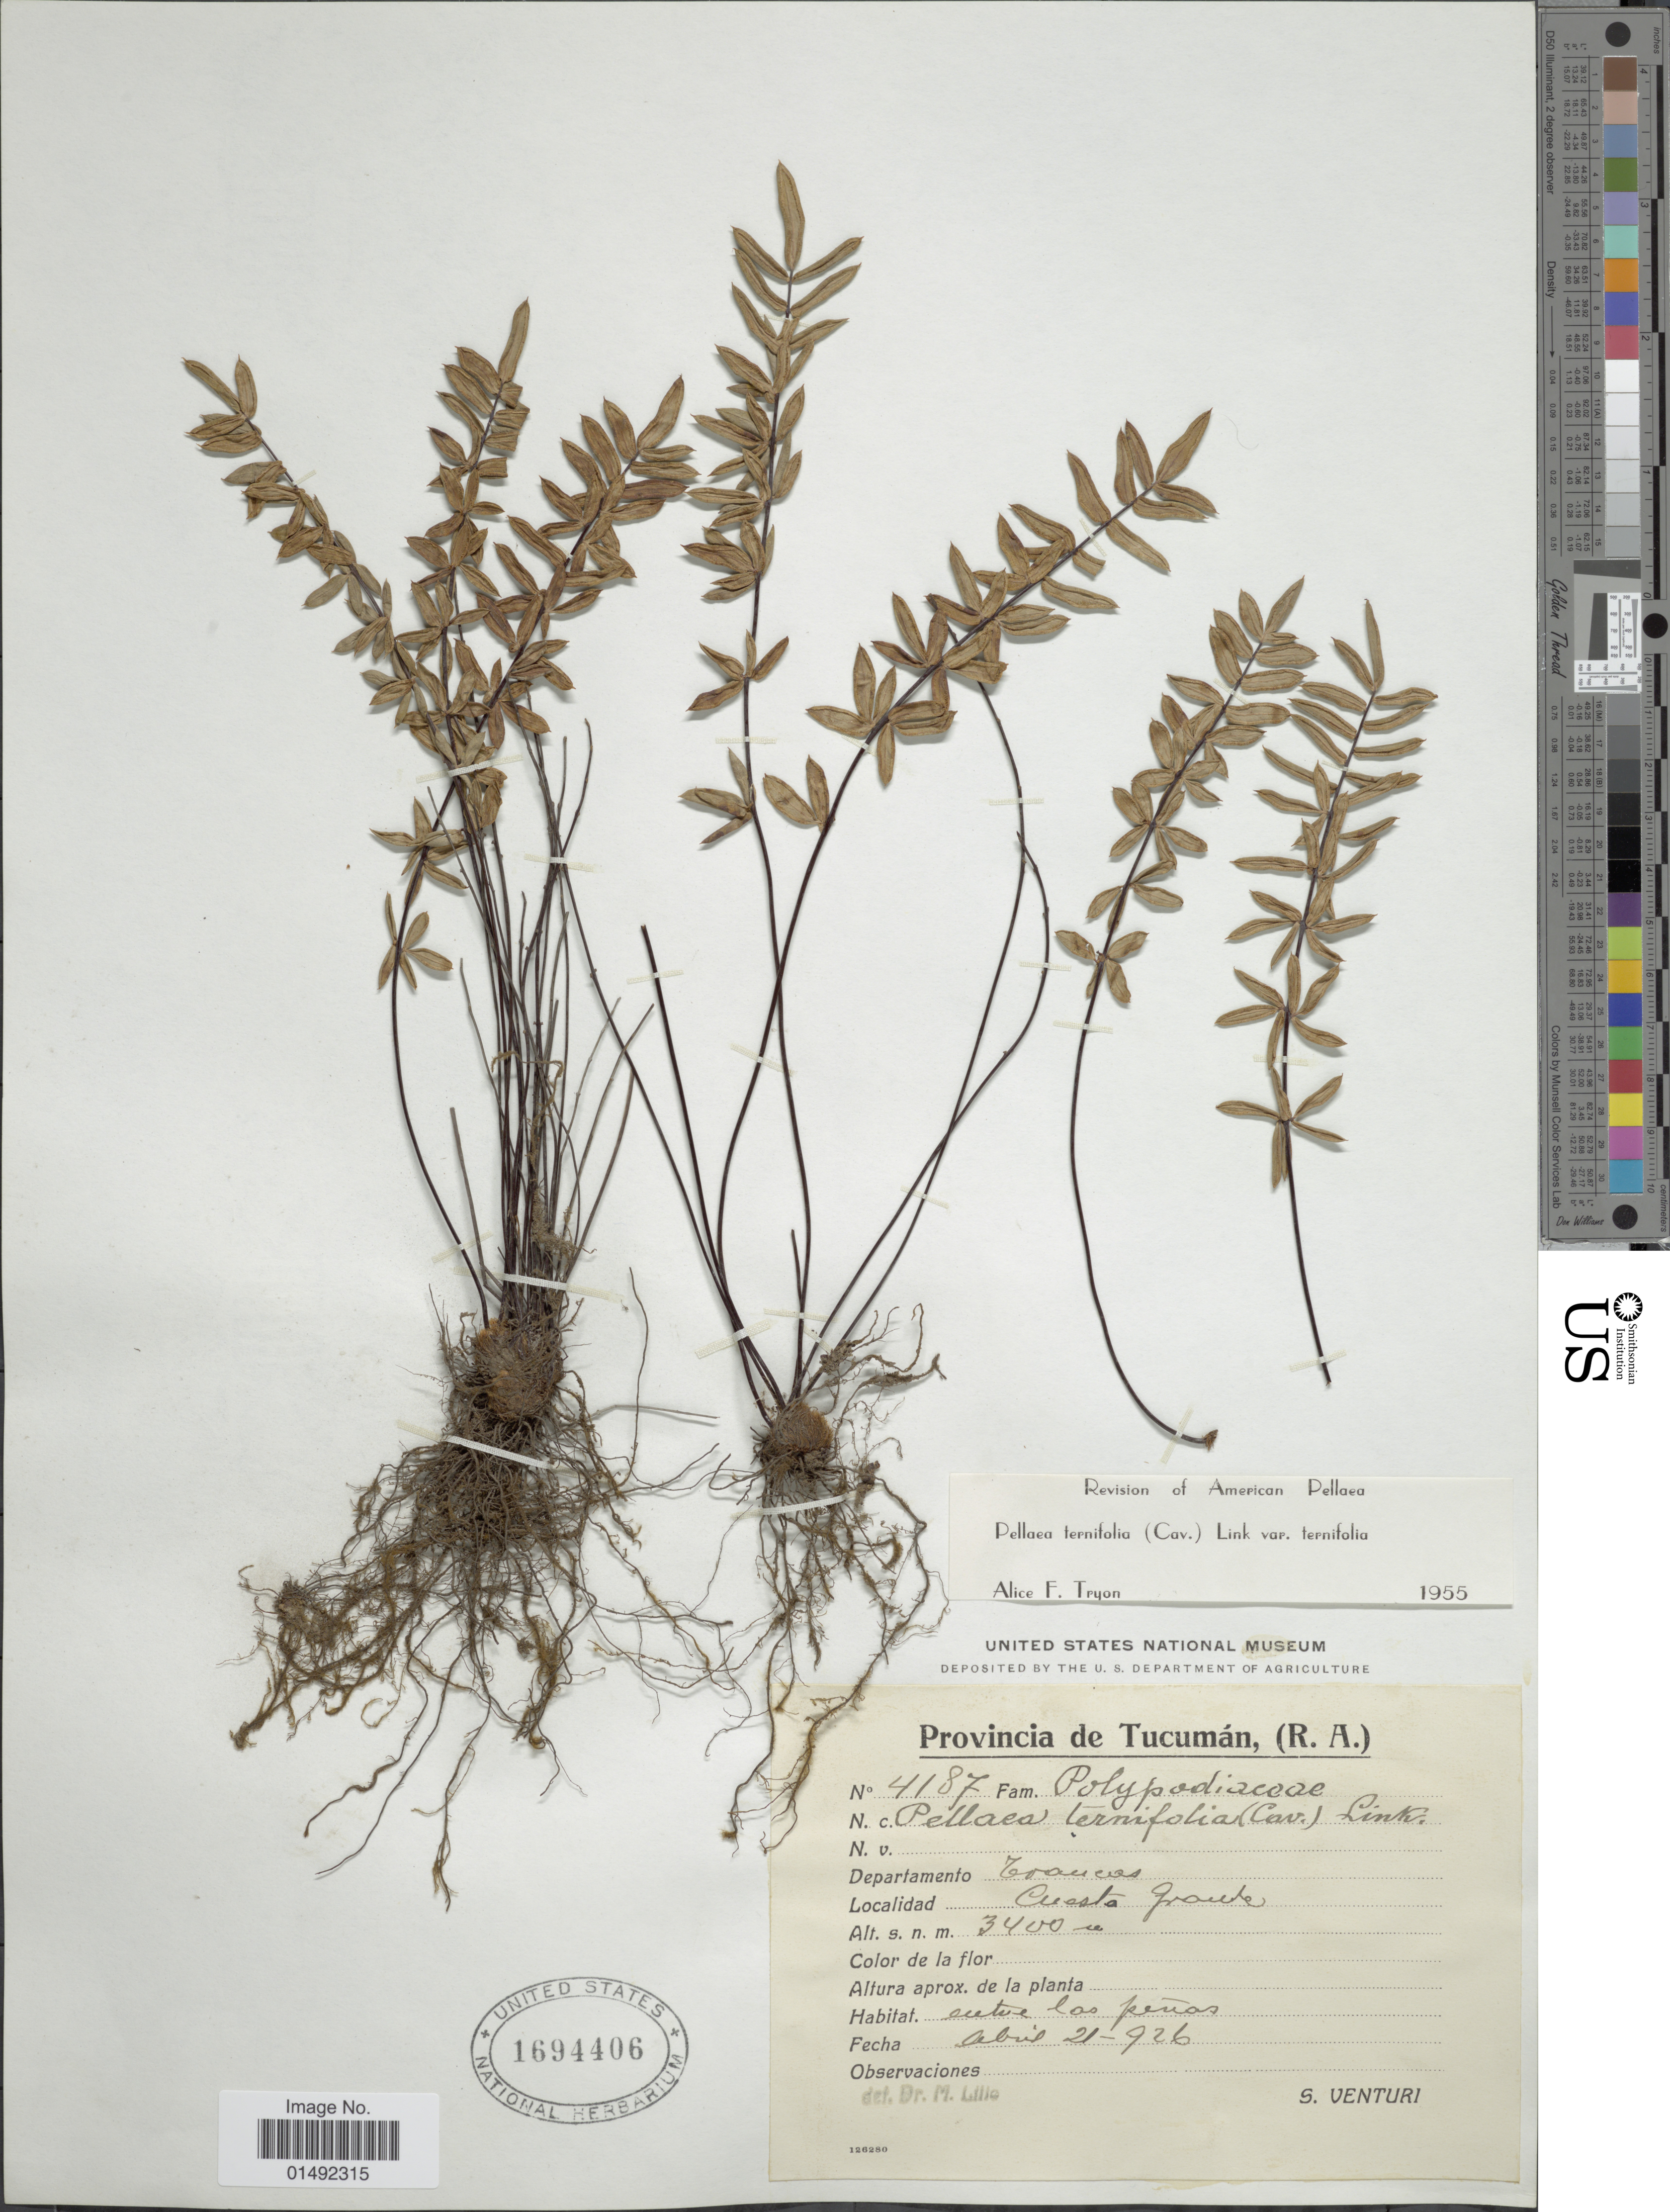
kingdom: Plantae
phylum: Tracheophyta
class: Polypodiopsida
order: Polypodiales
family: Pteridaceae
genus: Pellaea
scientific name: Pellaea ternifolia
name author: (Cav.) Link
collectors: S. Venturi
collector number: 4187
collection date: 1926-04-21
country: Argentina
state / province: Tucuman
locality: Departamento Trancas, Cuesta Grande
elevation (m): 3400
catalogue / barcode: US 1694406